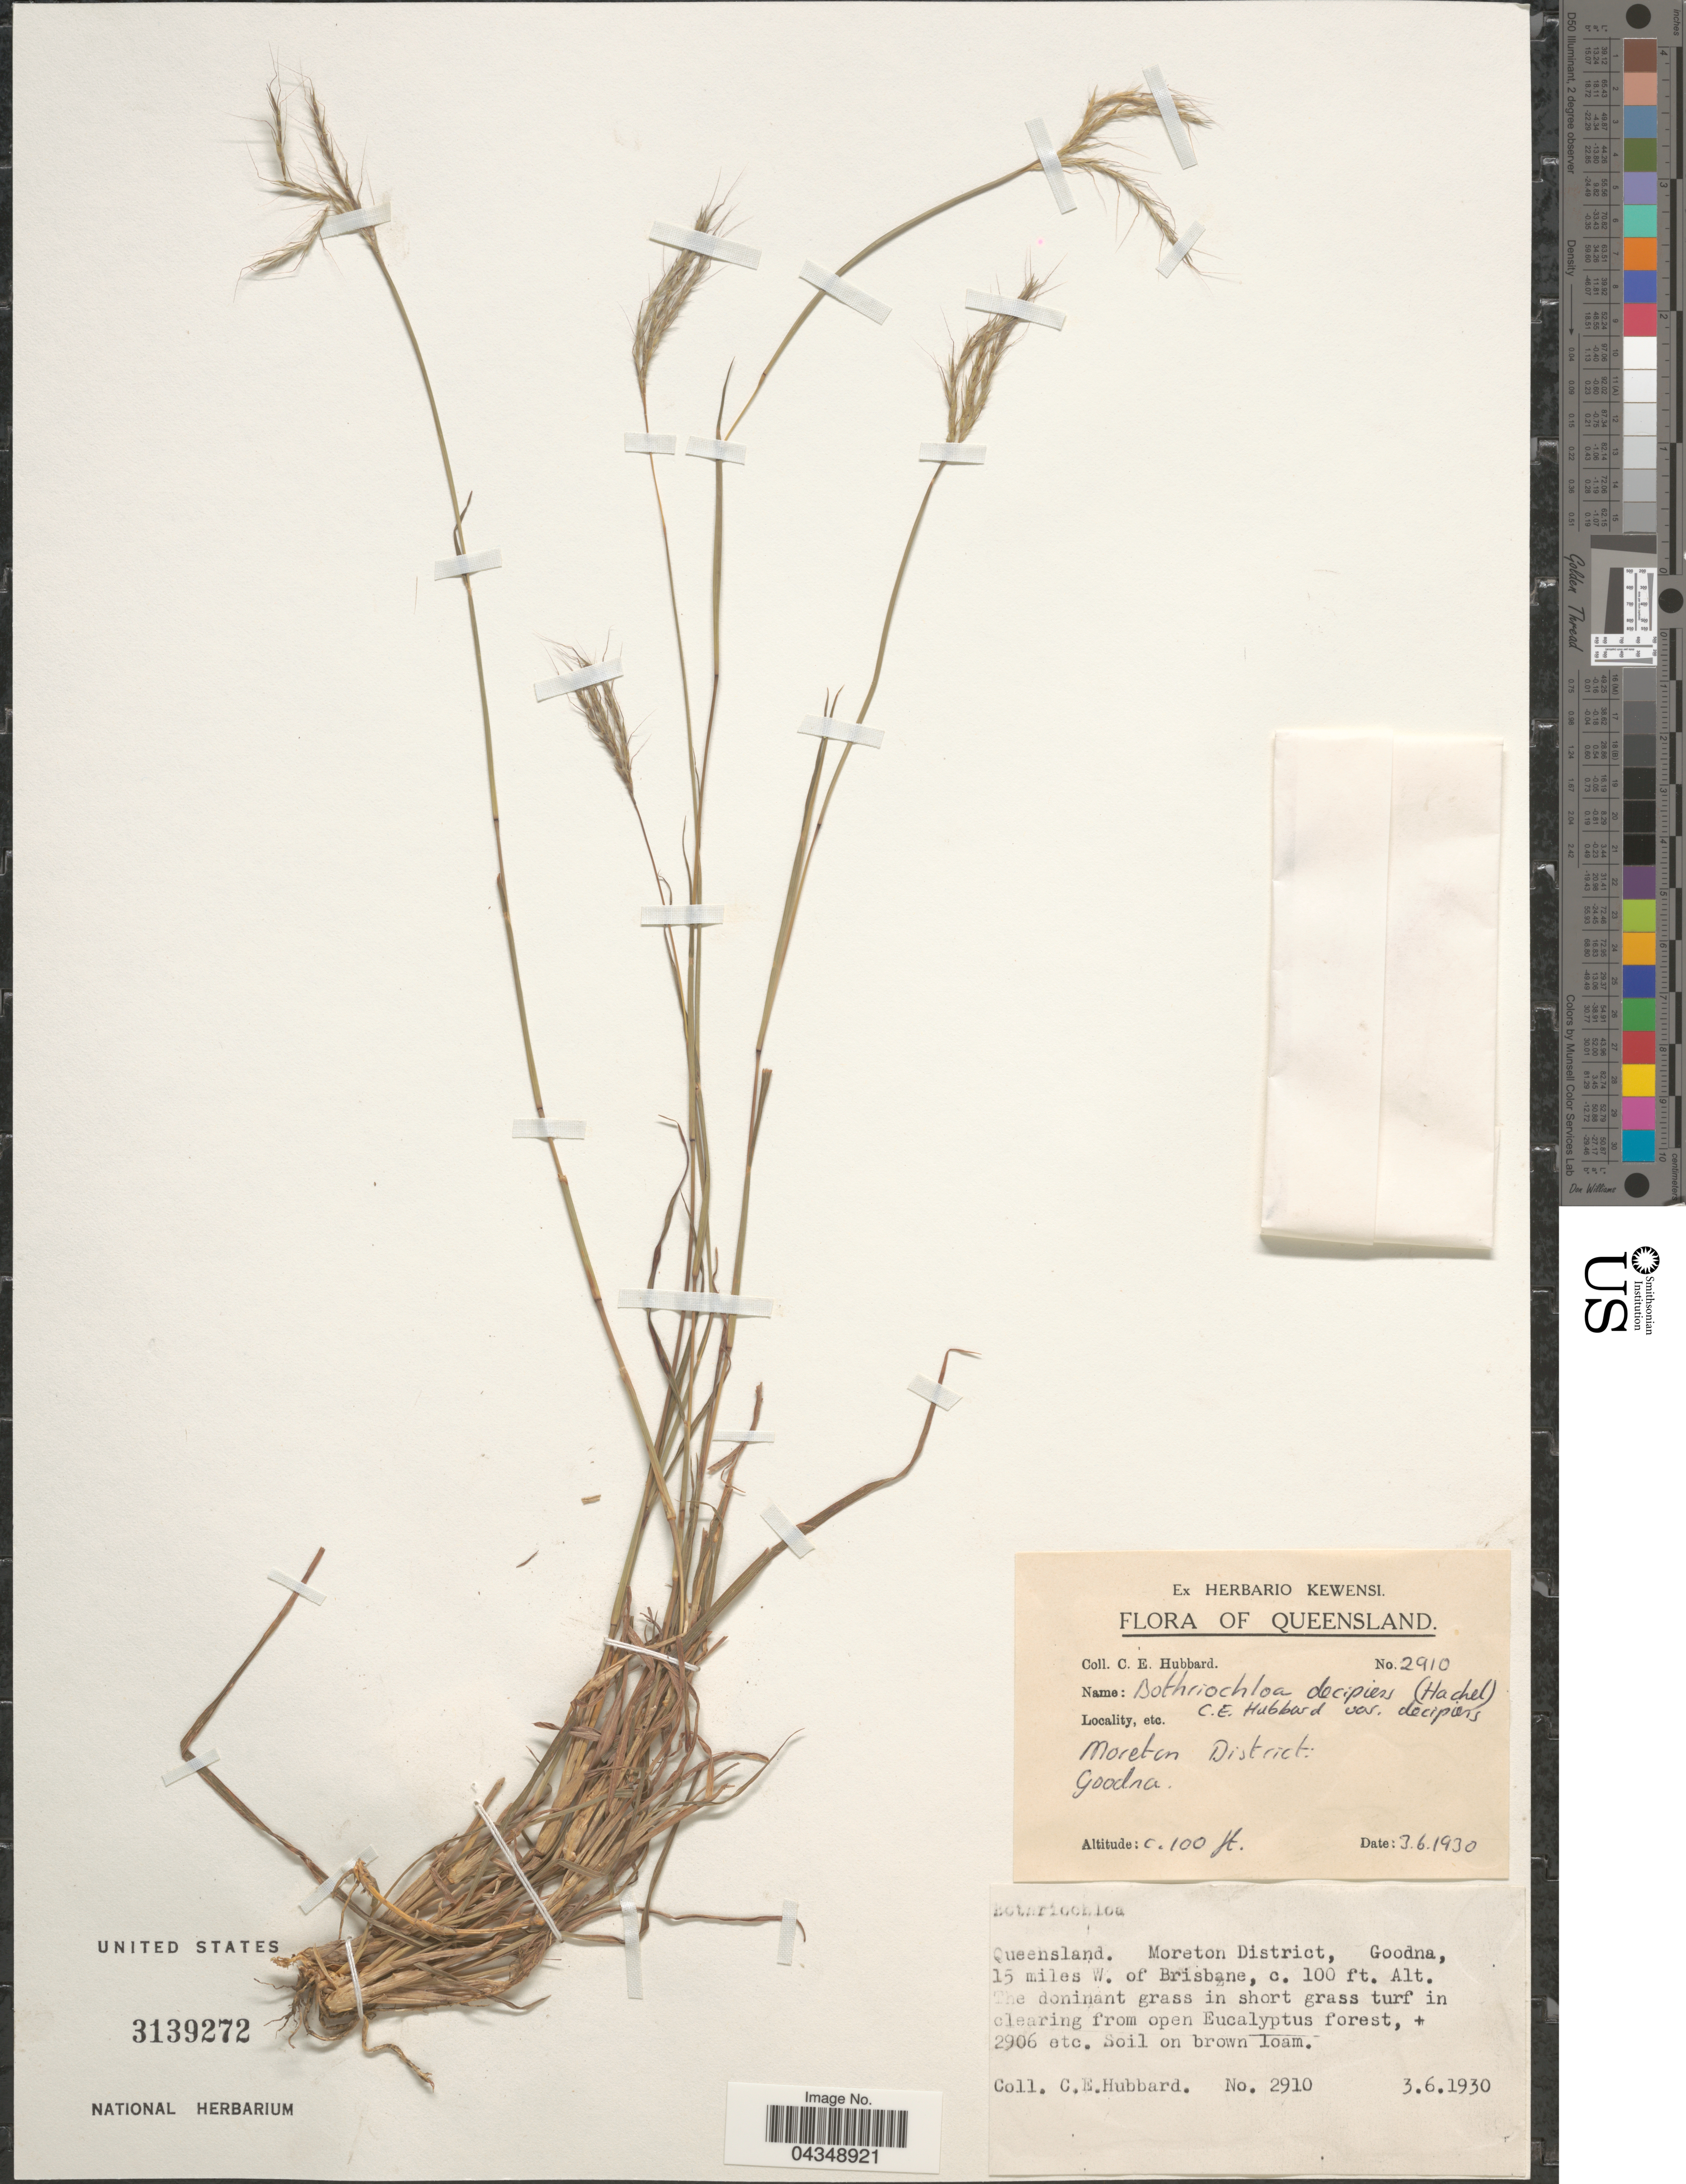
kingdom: Plantae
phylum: Tracheophyta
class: Liliopsida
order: Poales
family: Poaceae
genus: Bothriochloa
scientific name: Bothriochloa decipiens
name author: (Hack.) C. E. Hubb.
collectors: C. E. Hubbard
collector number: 2910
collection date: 1930-06-03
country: Australia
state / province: Queensland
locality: Moreton District, Goodna, 15 miles W. of Brisbane.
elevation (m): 30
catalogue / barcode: US 3139272